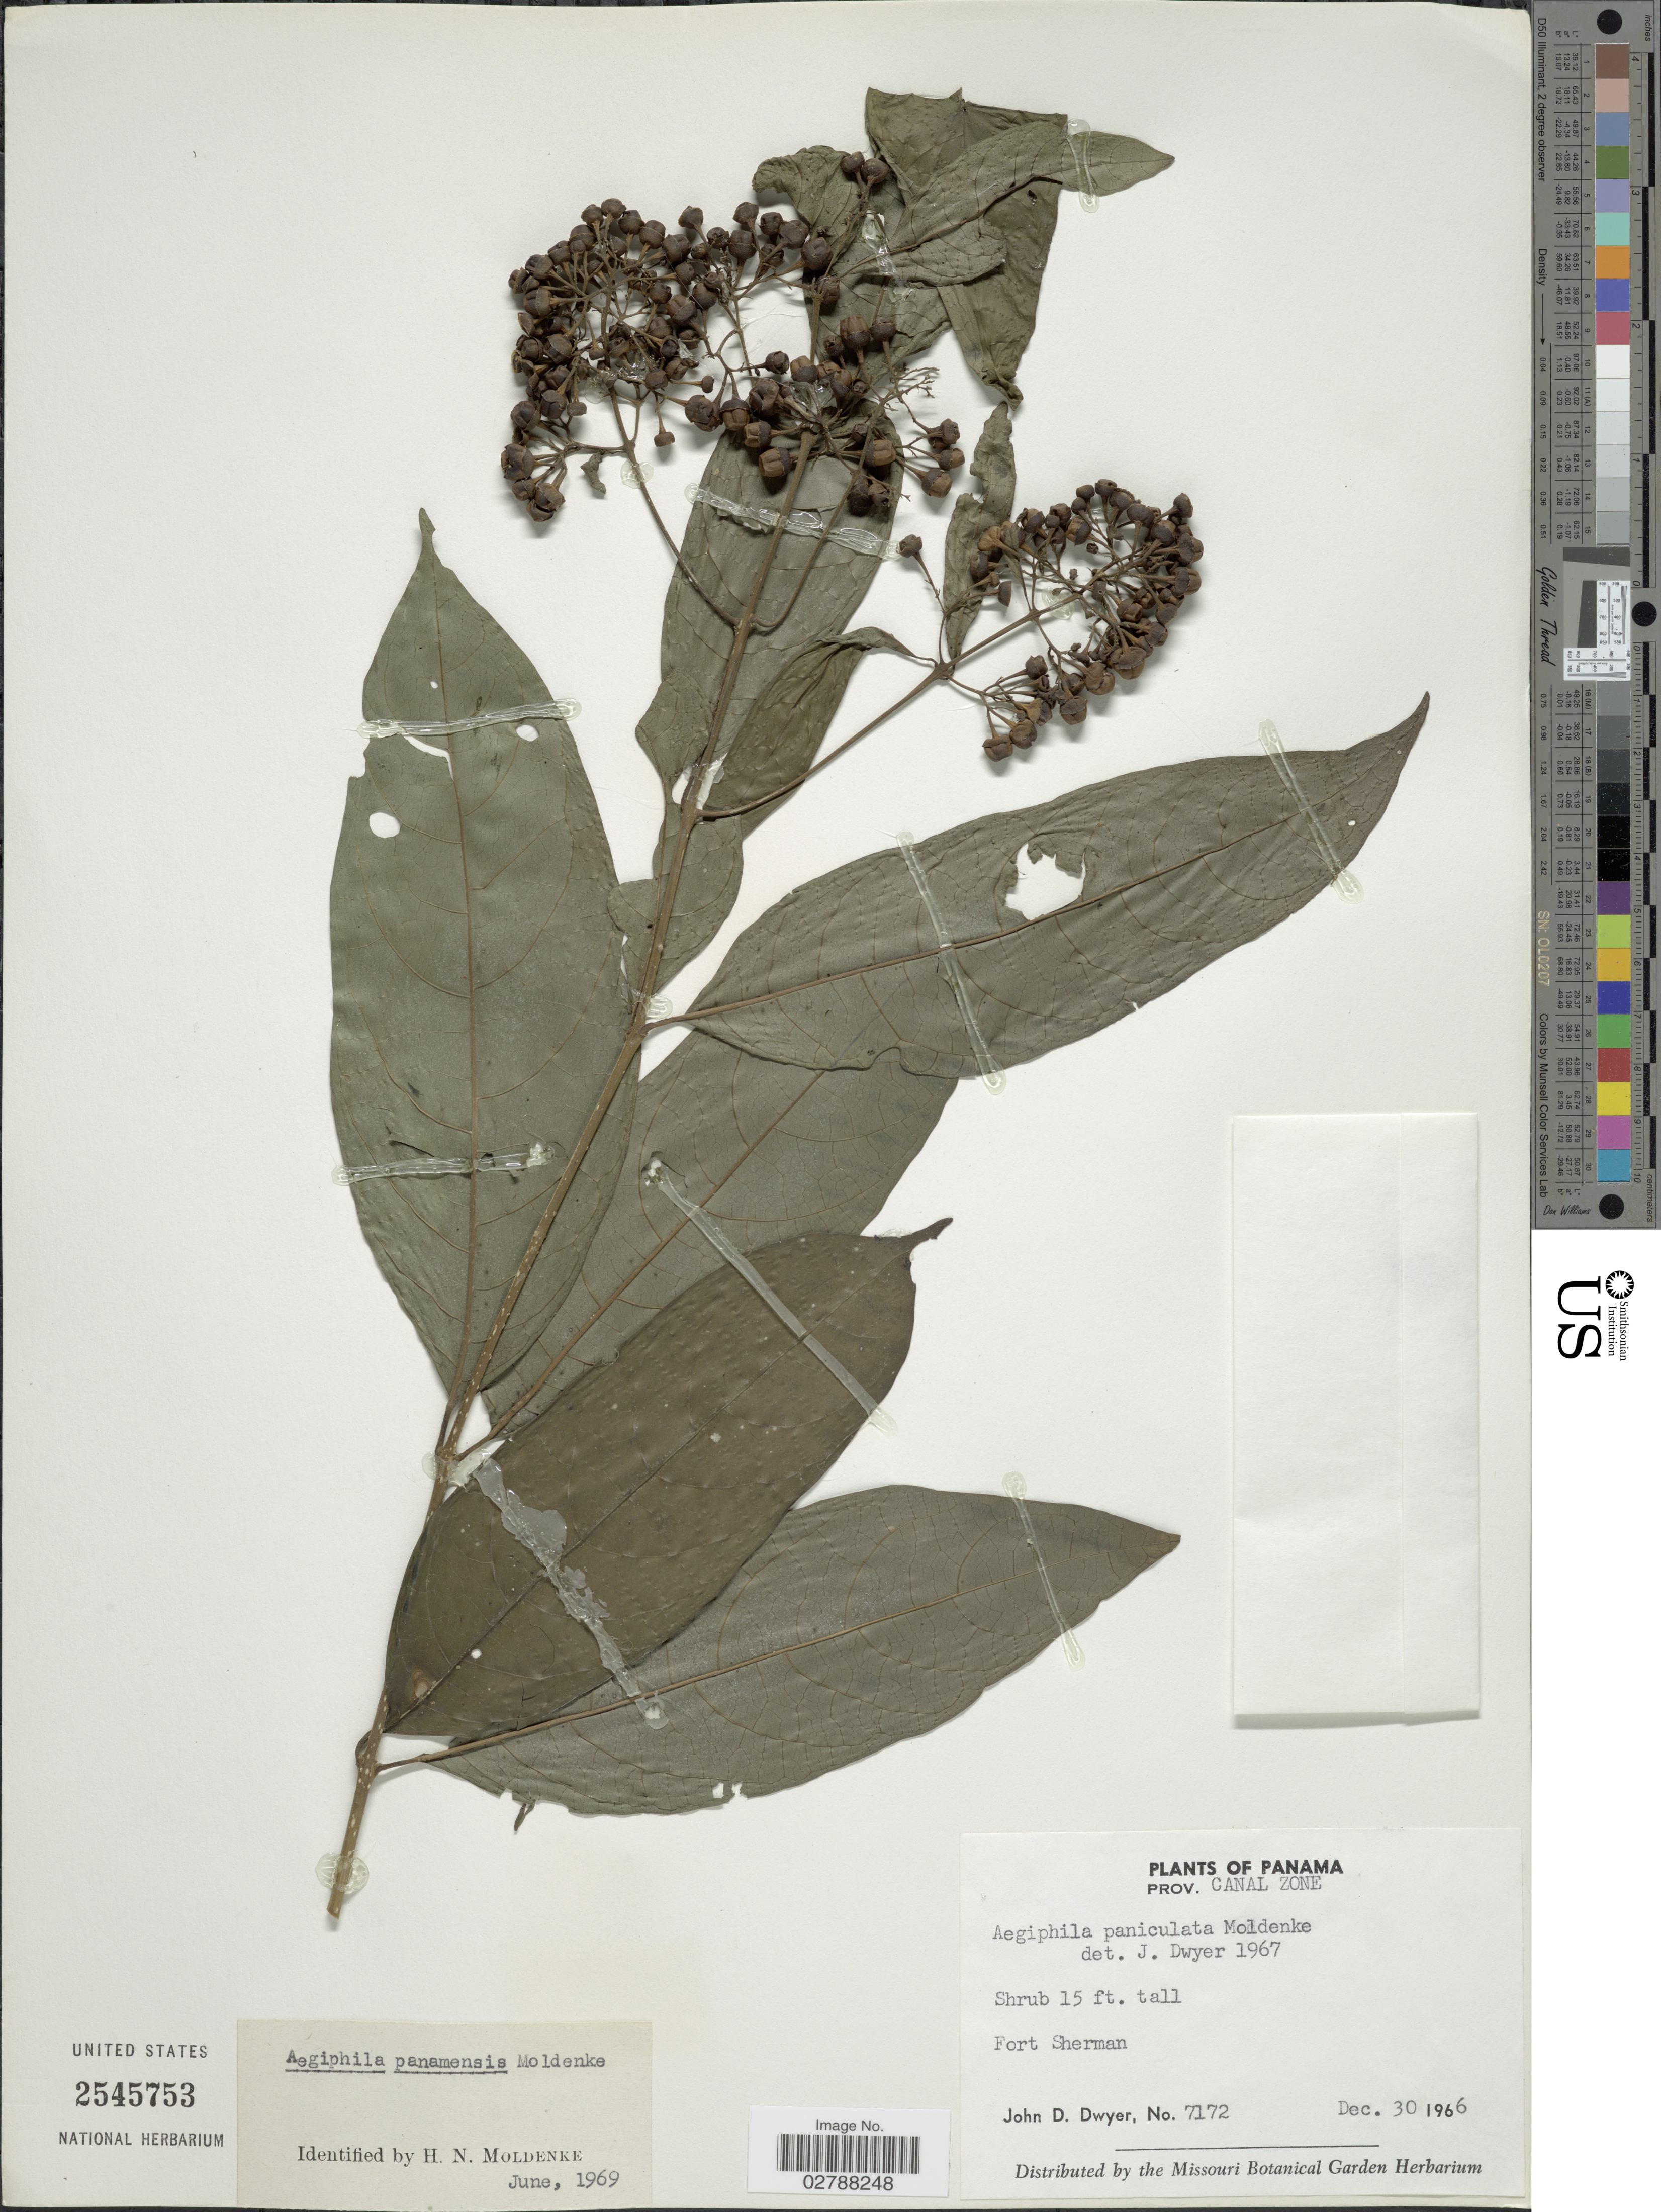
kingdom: Plantae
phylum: Tracheophyta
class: Magnoliopsida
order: Lamiales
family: Lamiaceae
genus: Aegiphila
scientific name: Aegiphila panamensis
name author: Moldenke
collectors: J. D. Dwyer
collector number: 7172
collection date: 1966-12-30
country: Panama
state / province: Colón / Panamá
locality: Prov. Canal Zone. Fort Sherman.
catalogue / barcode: US 2545753